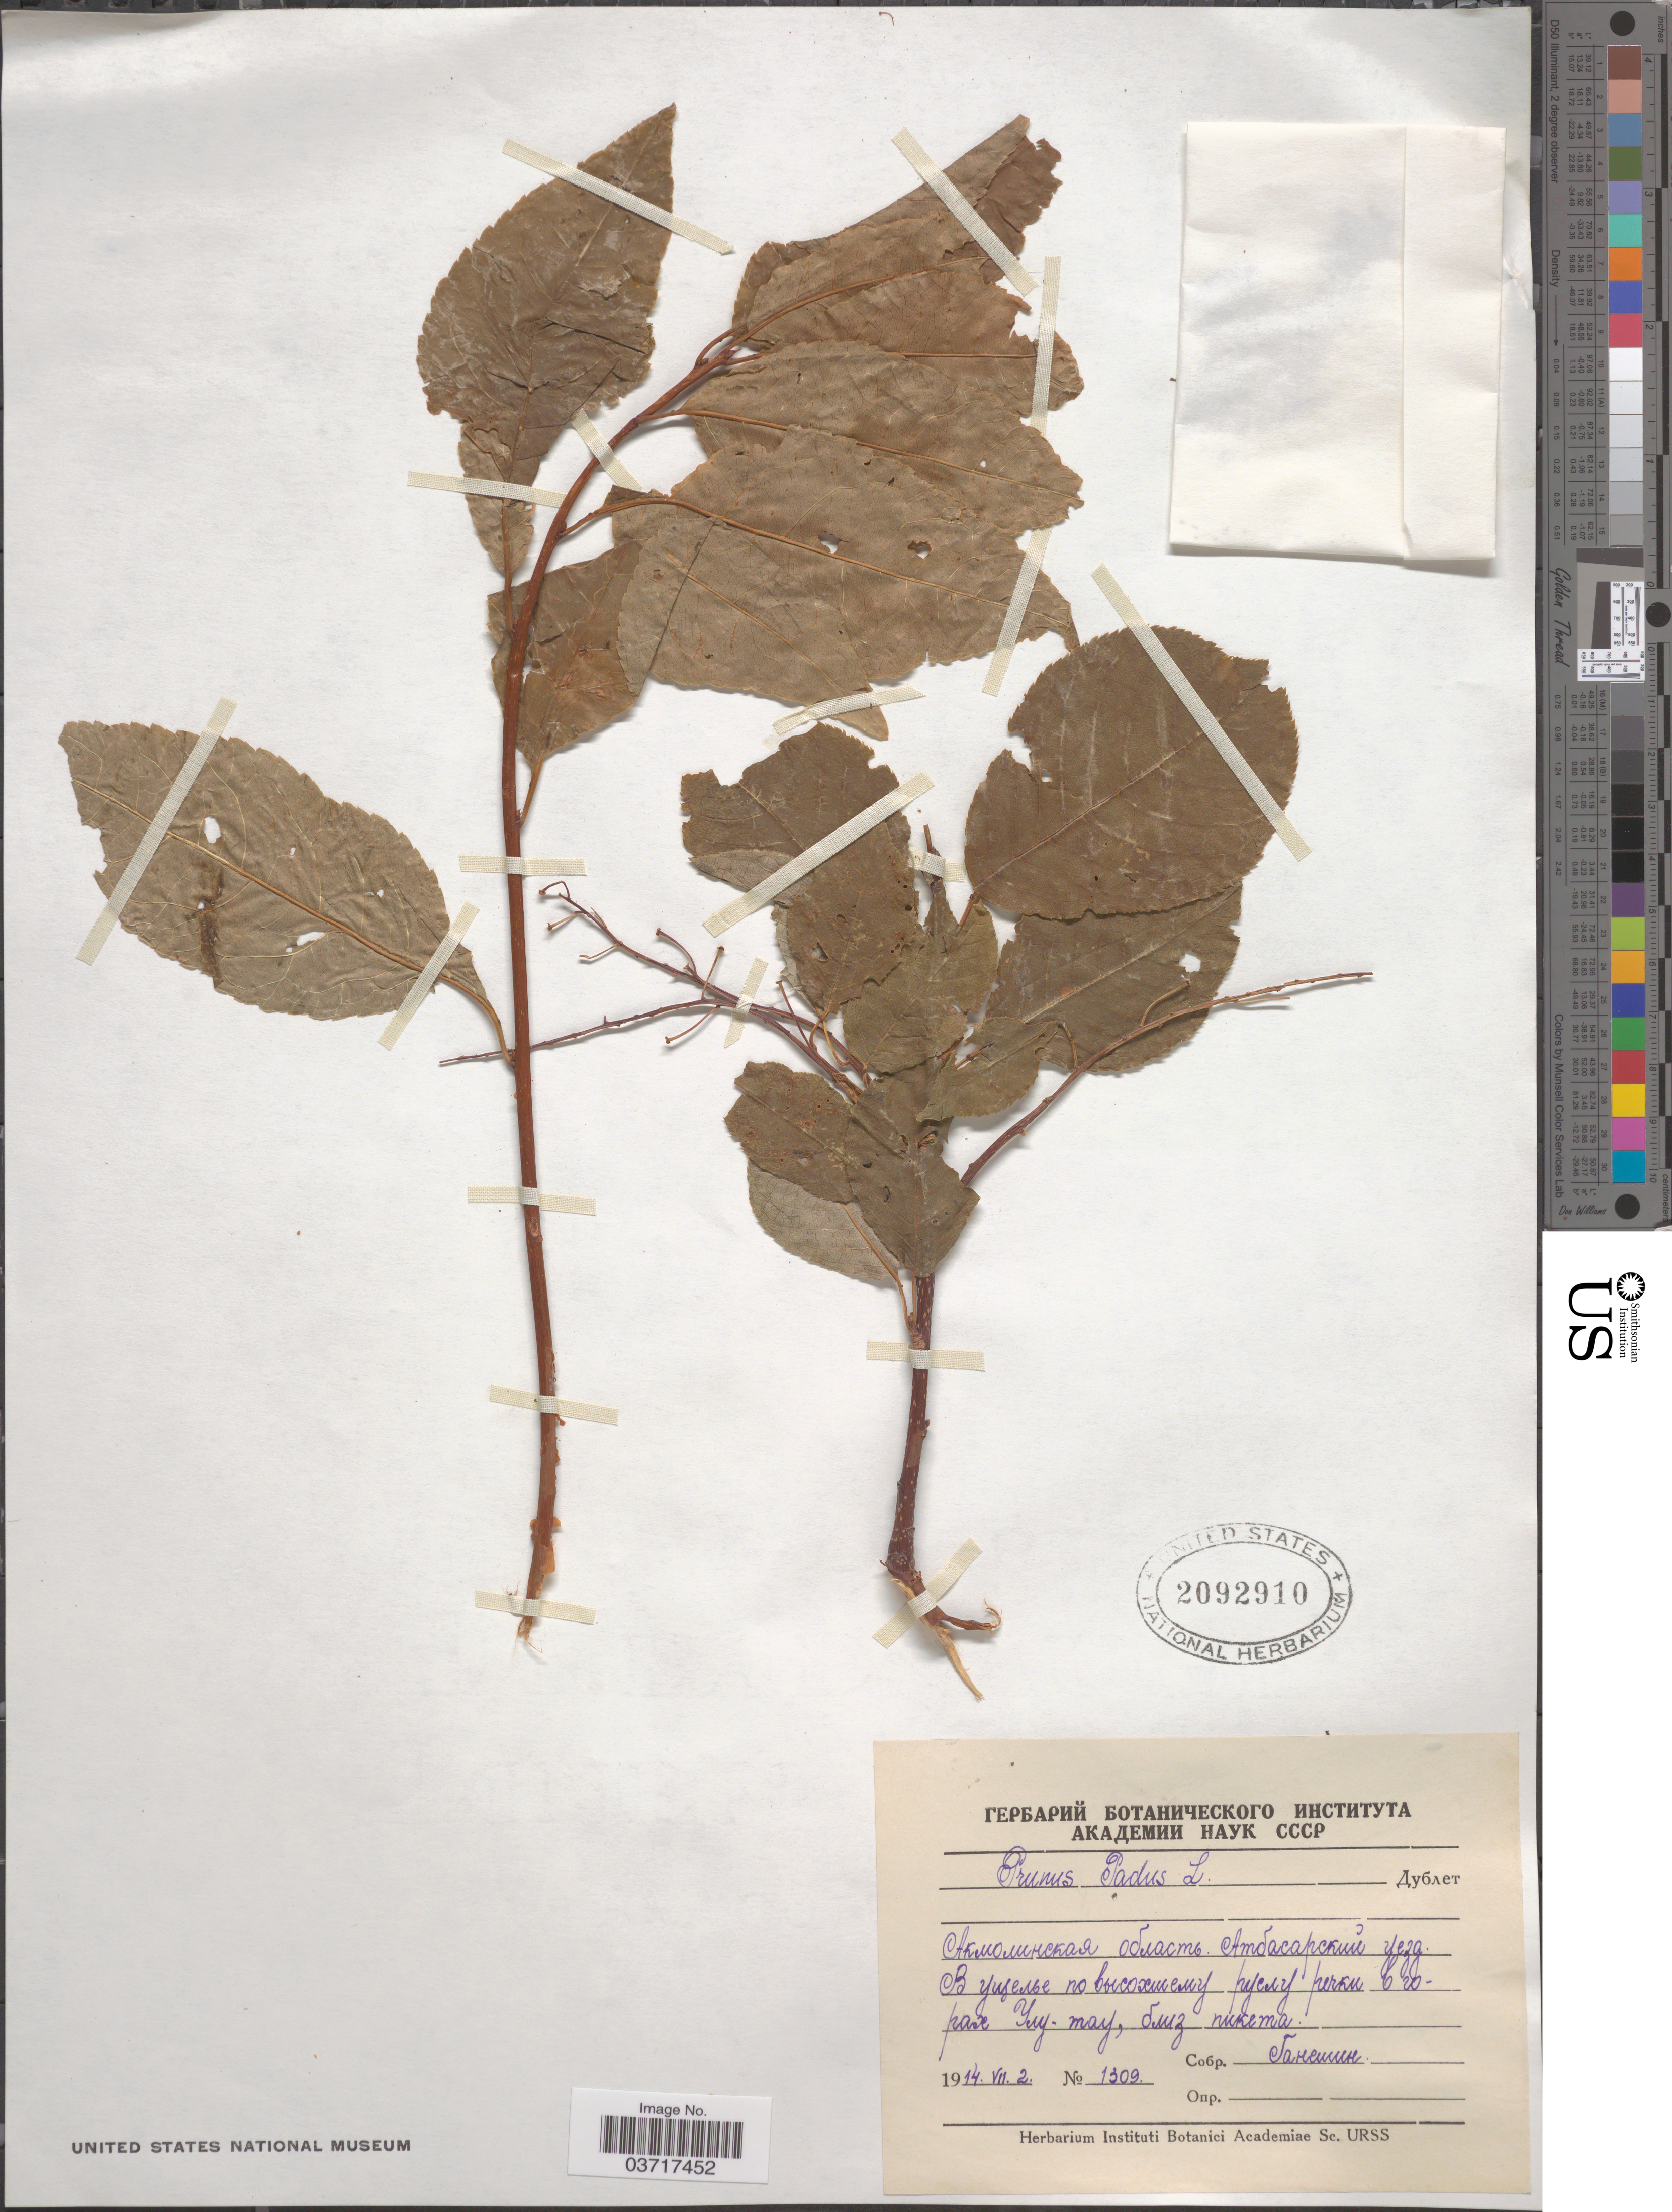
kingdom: Plantae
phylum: Tracheophyta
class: Magnoliopsida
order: Rosales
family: Rosaceae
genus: Prunus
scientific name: Prunus padus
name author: L.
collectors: X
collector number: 1309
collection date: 1914-07-02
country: Kazakhstan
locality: Ulutau Mts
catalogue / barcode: US 2092910